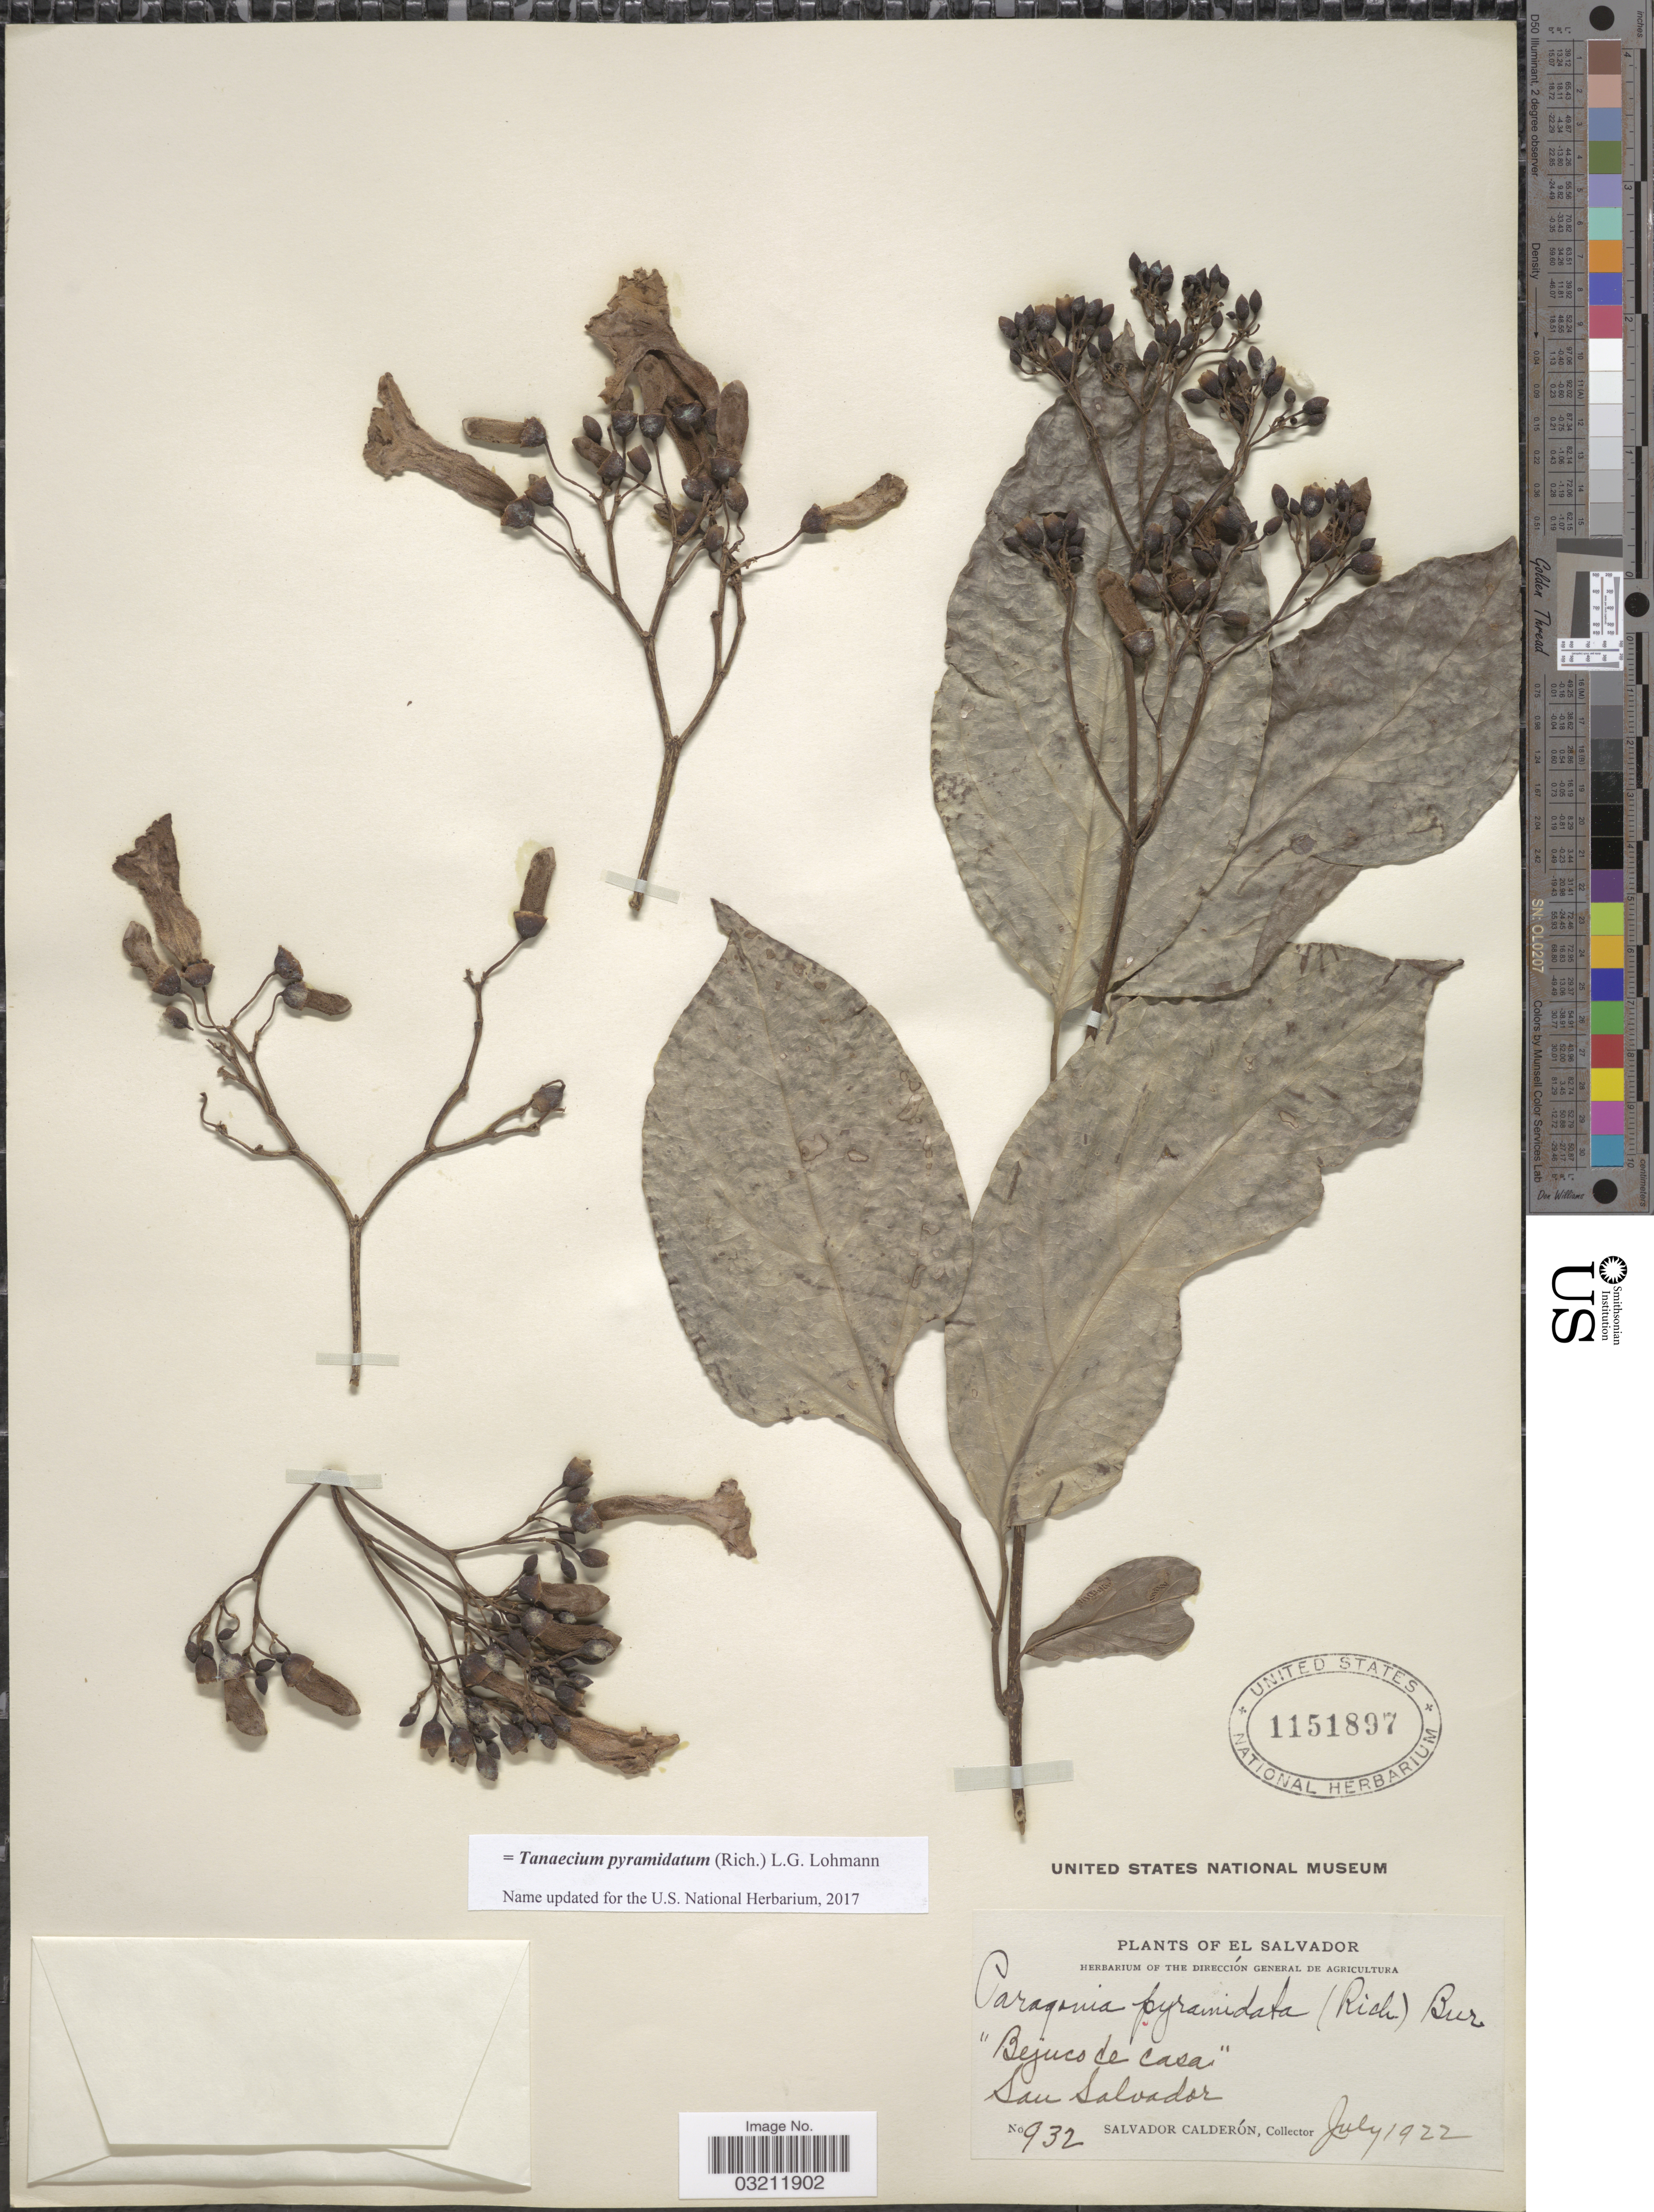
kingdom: Plantae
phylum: Tracheophyta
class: Magnoliopsida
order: Lamiales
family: Bignoniaceae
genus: Tanaecium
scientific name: Tanaecium pyramidatum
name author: (Rich.) L.G. Lohmann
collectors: S. Calderón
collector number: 932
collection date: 1922-07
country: El Salvador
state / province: San Salvador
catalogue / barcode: US 1151897